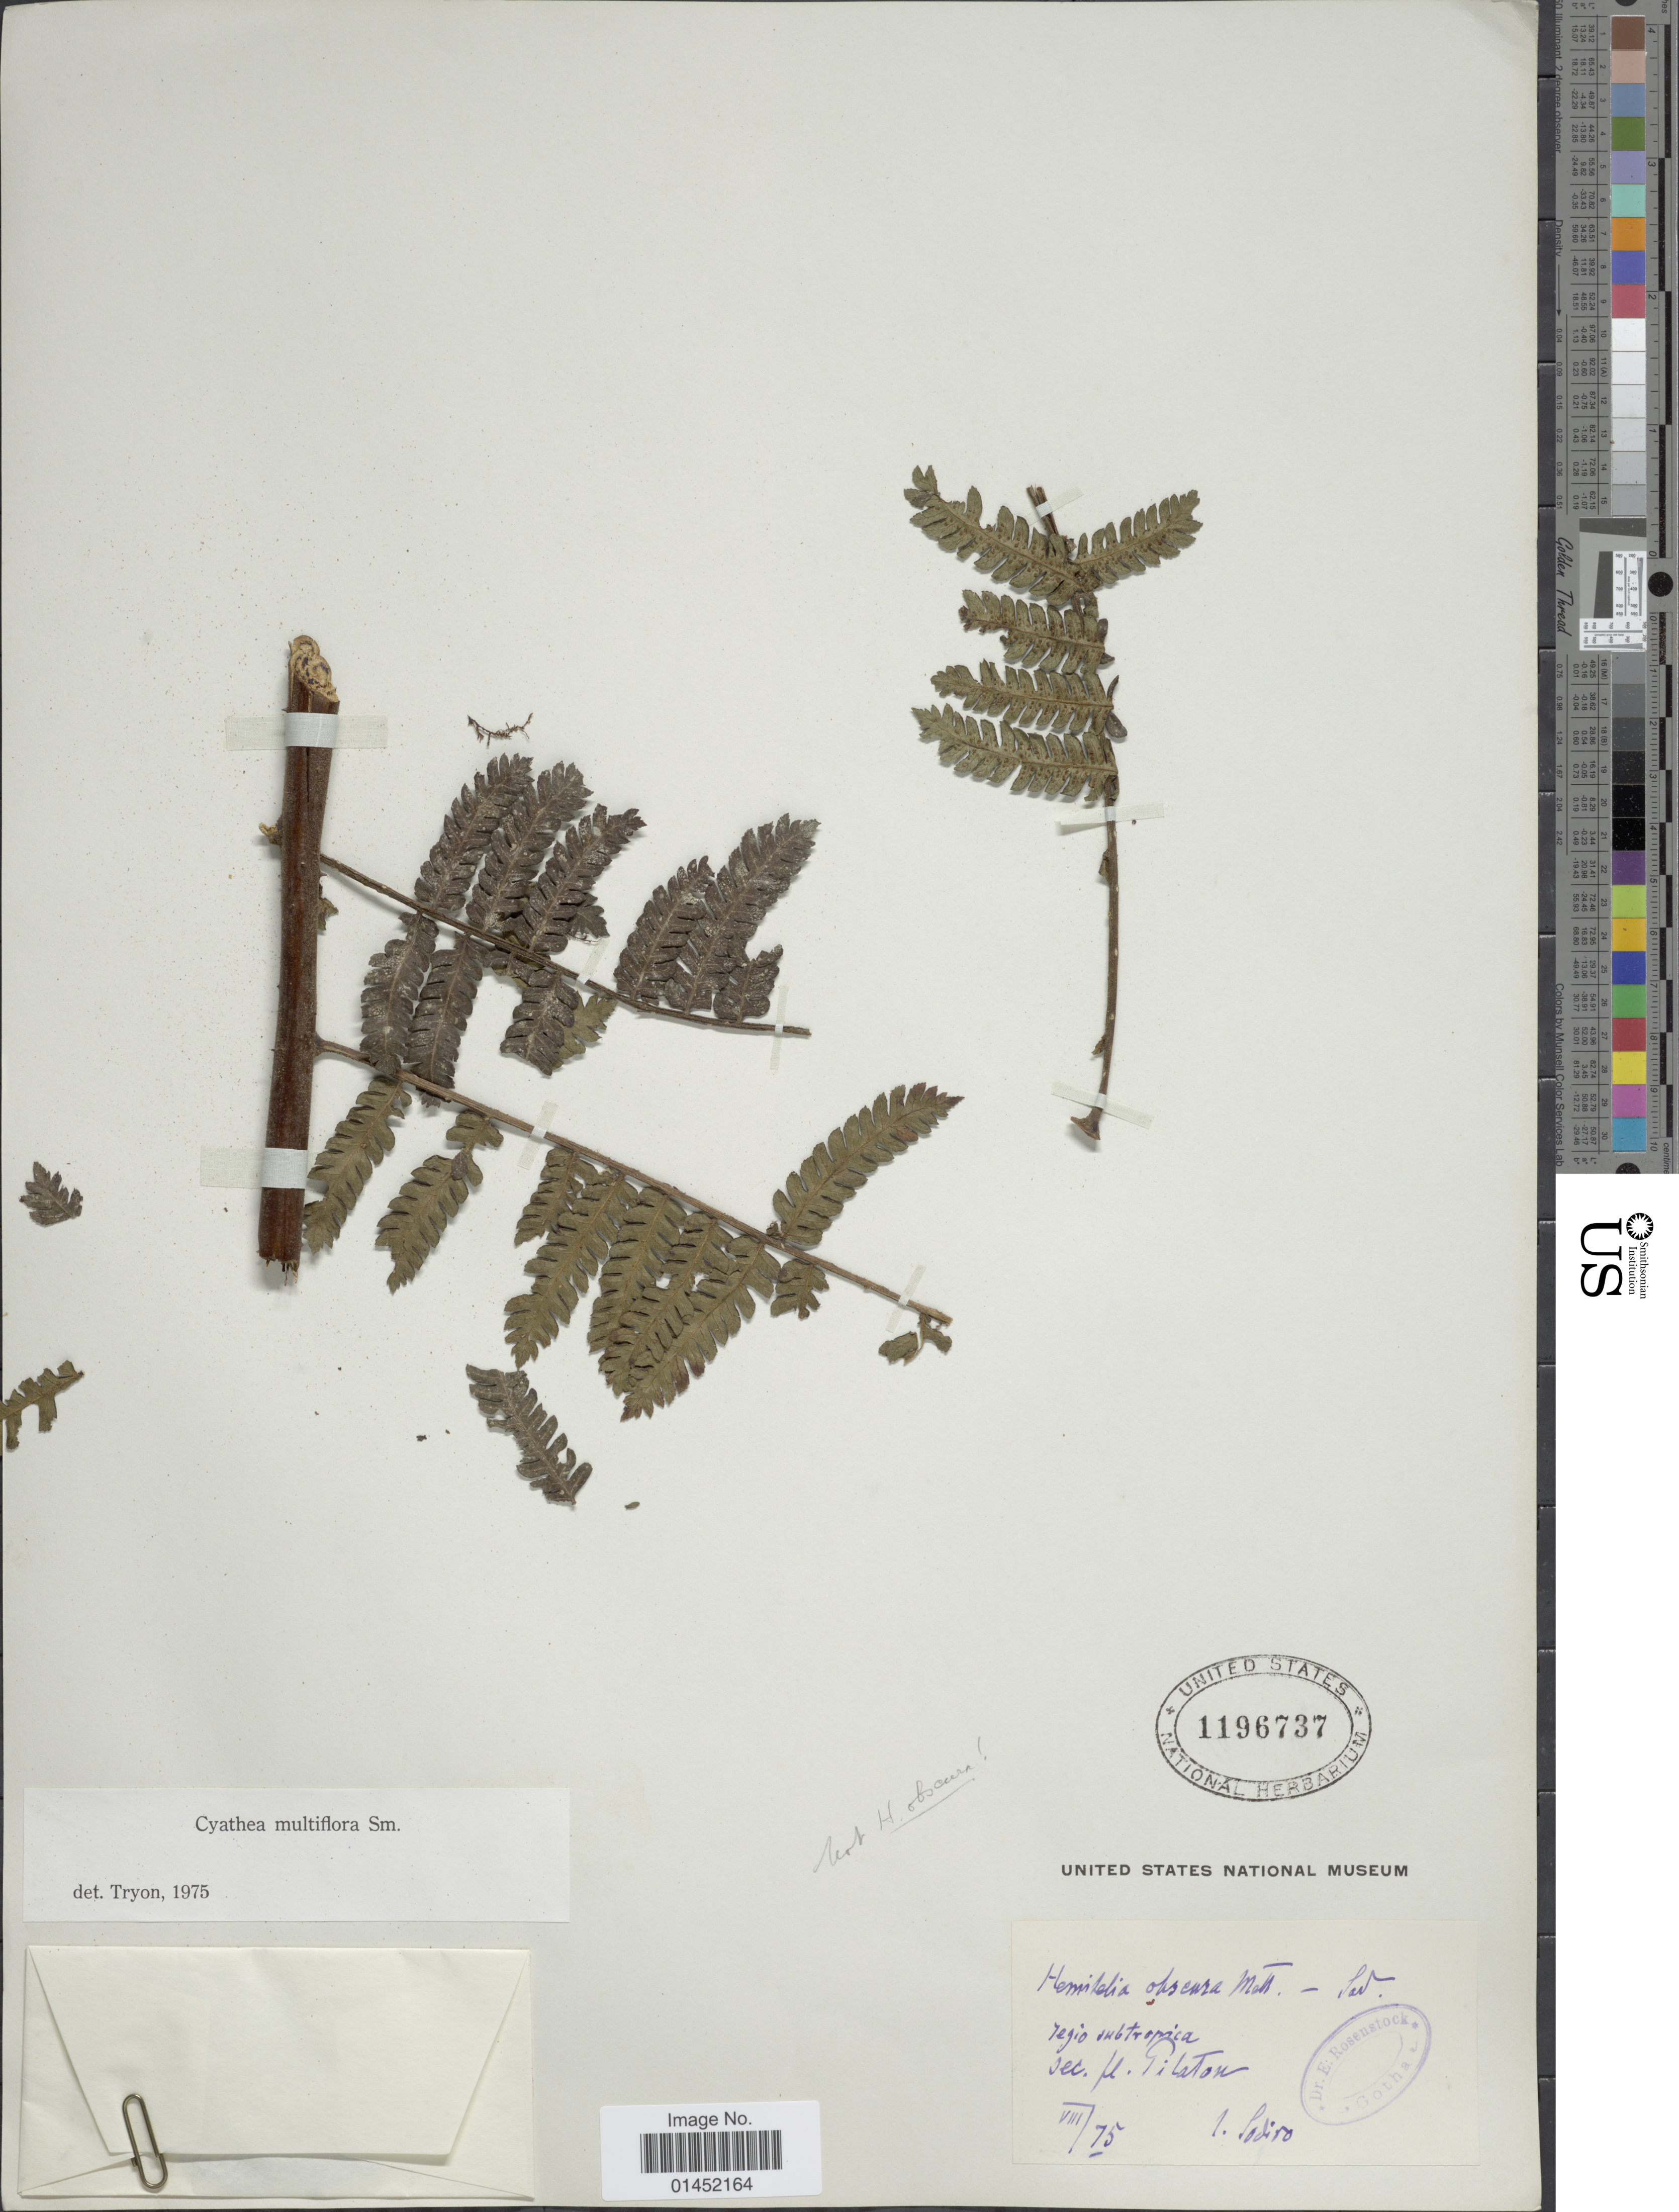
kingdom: Plantae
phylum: Tracheophyta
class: Polypodiopsida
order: Cyatheales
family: Cyatheaceae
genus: Cyathea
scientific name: Cyathea multiflora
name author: Sm.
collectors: Sodiro, --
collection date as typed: Transcribed d/m/y: /8/75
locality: Regio subtropica sec fl Pilston [interpreted]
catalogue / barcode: US 1196737